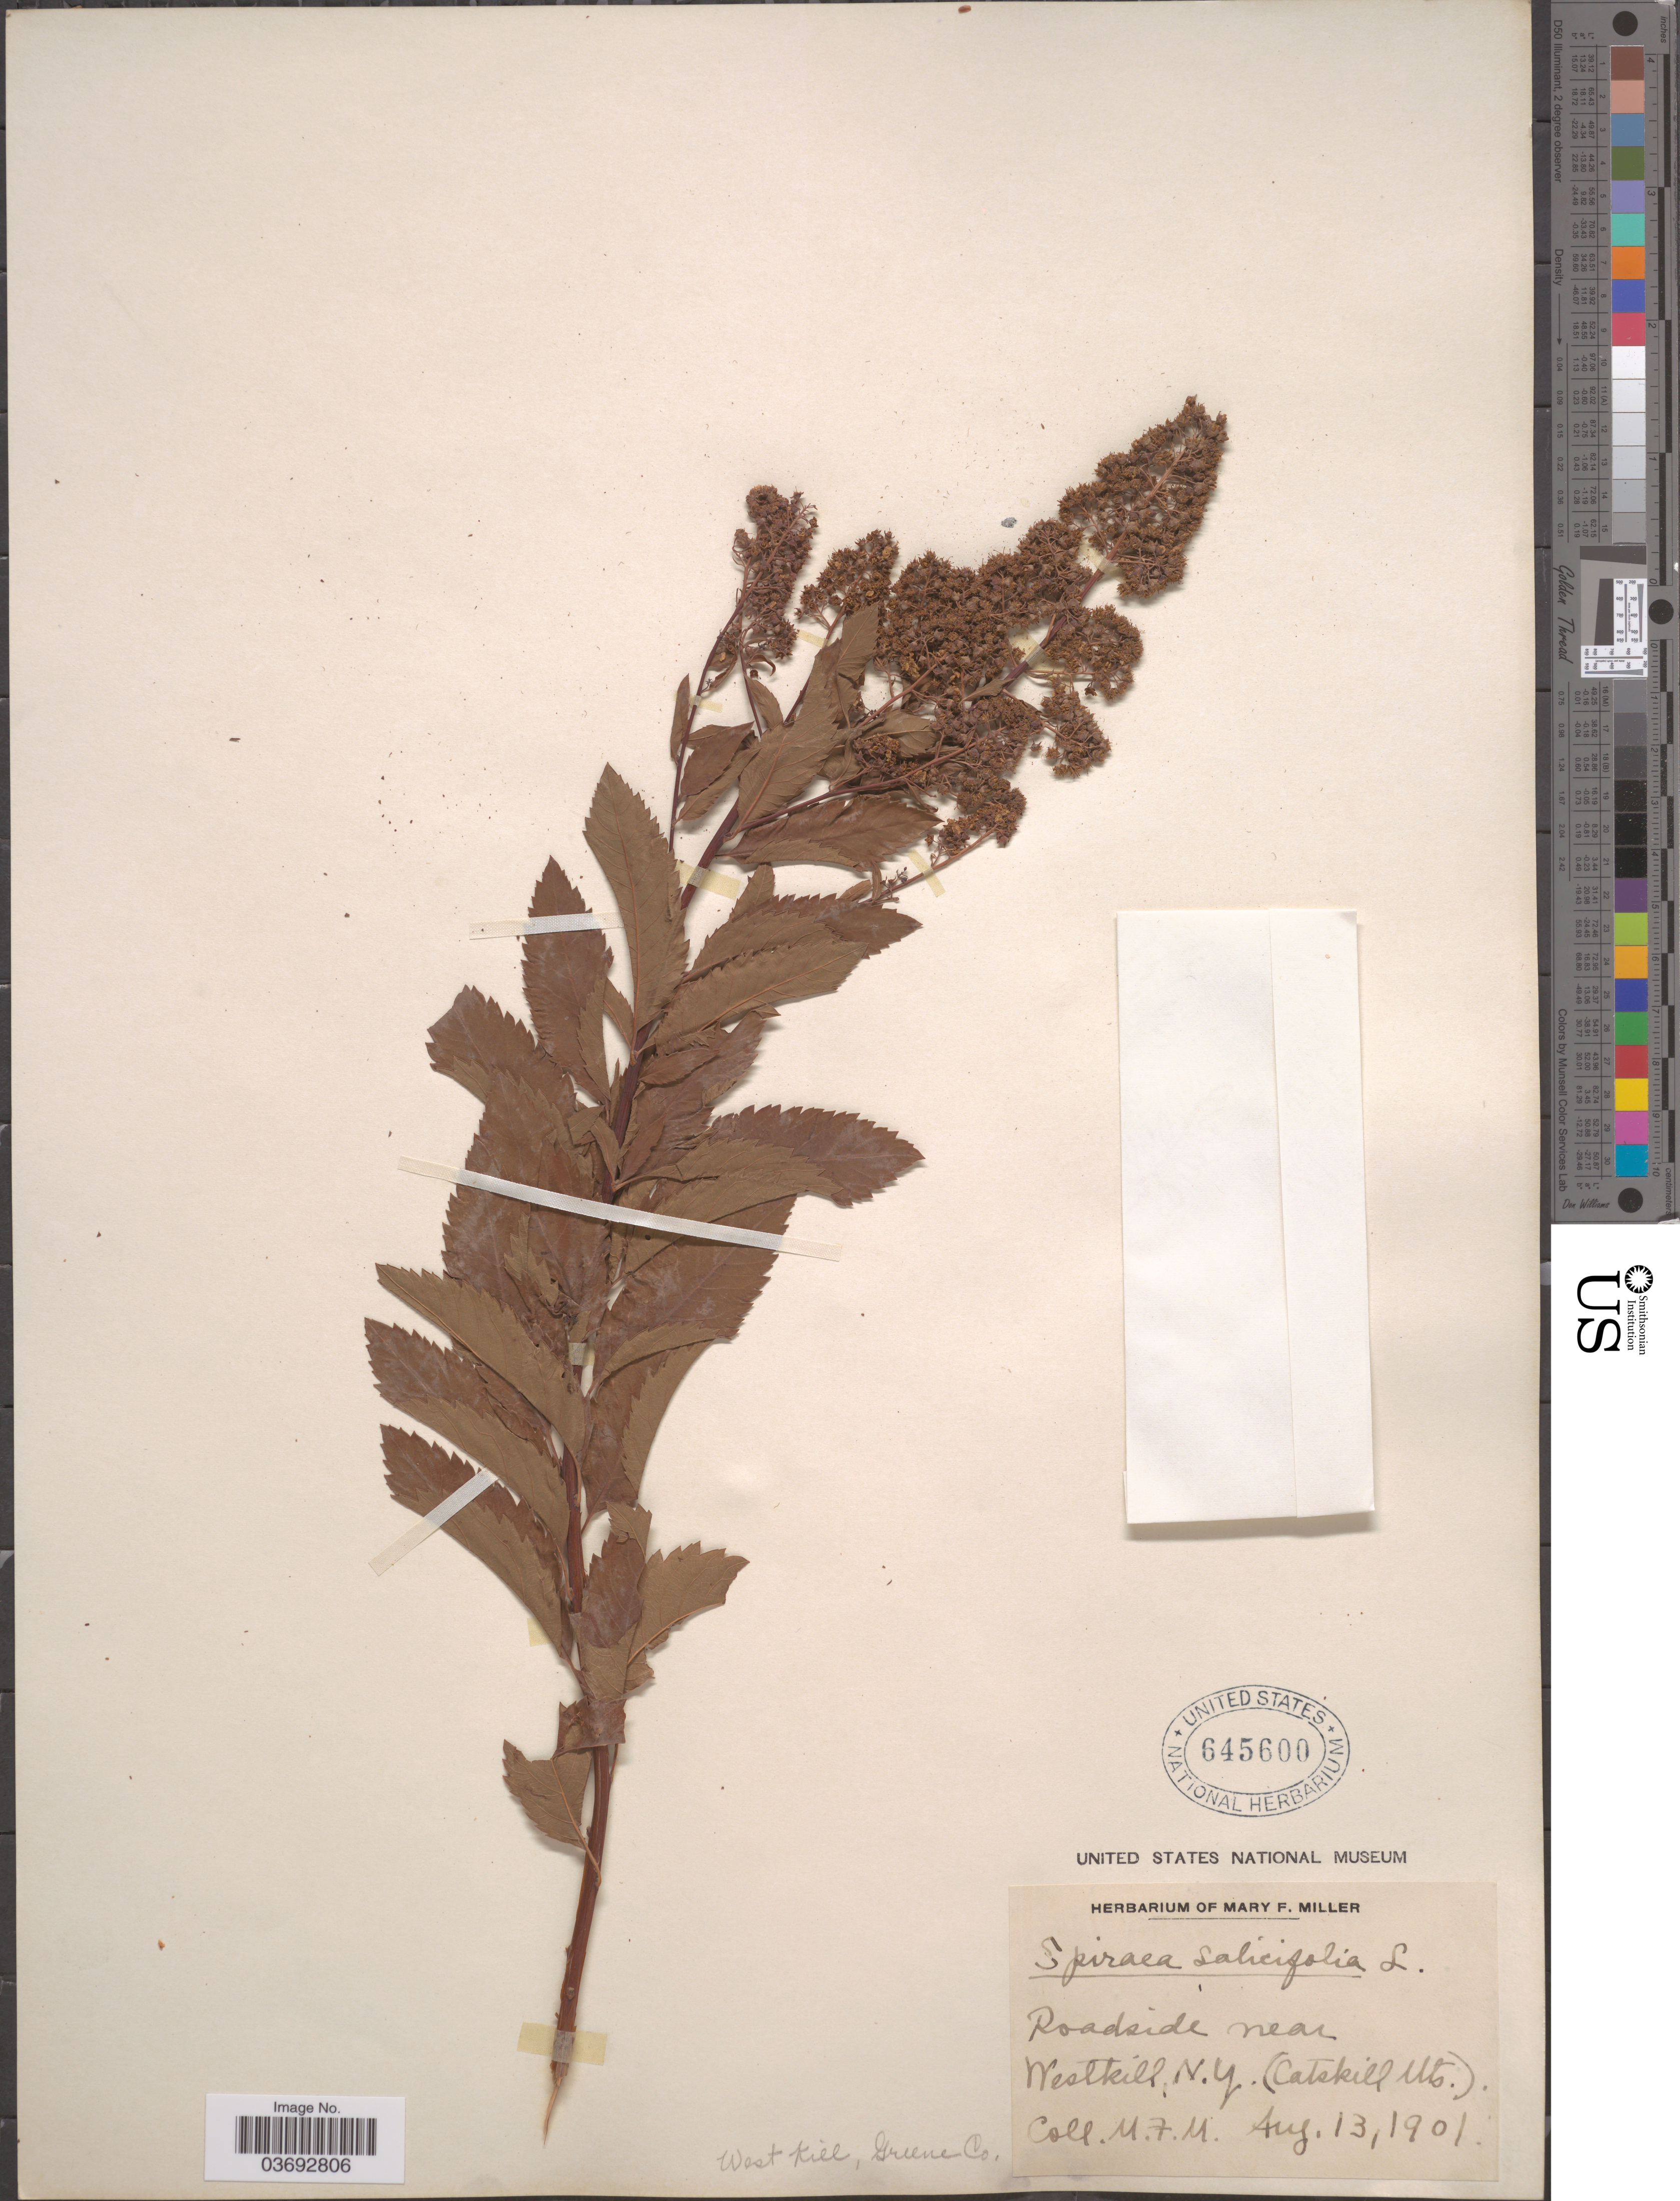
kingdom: Plantae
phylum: Tracheophyta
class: Magnoliopsida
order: Rosales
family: Rosaceae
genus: Spiraea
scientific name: Spiraea salicifolia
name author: L.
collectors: M. Miller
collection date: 1901-08-13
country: United States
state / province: New York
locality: Roadside near Westkill (Catskill Mts.). West Kill, Greene Co.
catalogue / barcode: US 645600